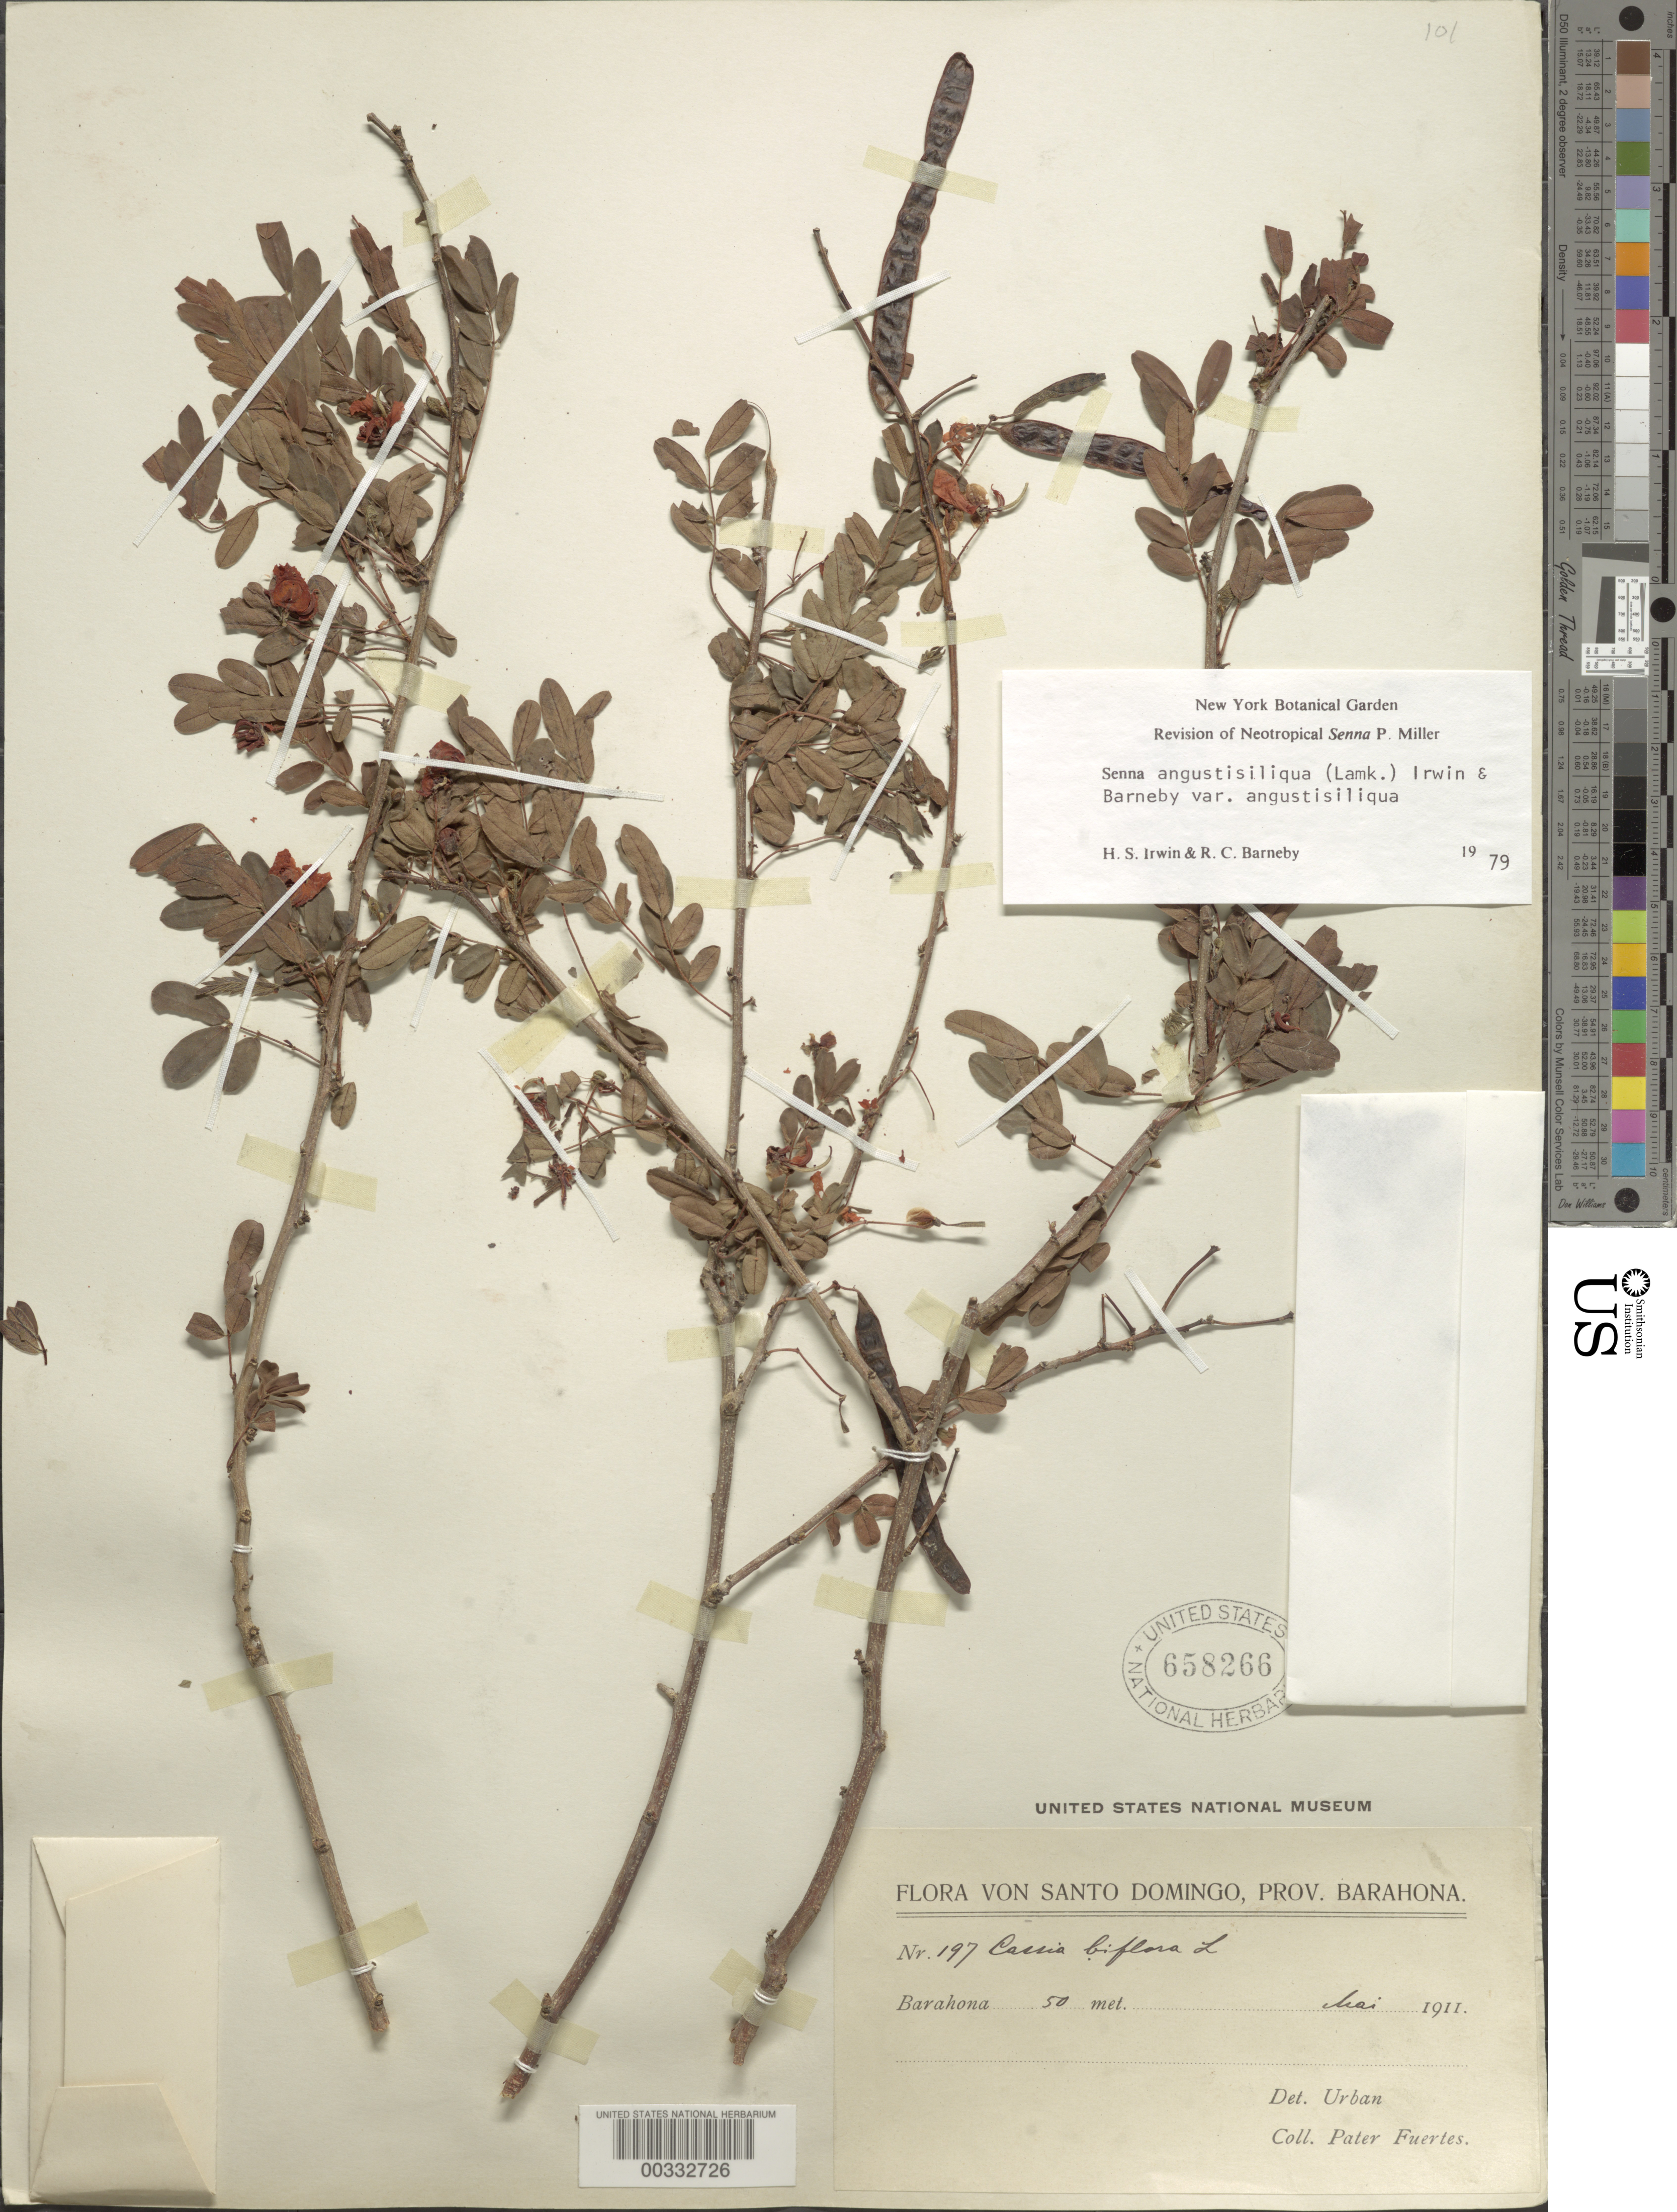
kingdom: Plantae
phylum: Tracheophyta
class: Magnoliopsida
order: Fabales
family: Fabaceae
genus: Senna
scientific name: Senna angustisiliqua var. angustisiliqua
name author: (Lam.) H.S. Irwin & Barneby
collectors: M. D. Fuertes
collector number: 197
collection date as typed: May 1911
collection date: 1911-05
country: Dominican Republic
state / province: Barahona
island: Hispaniola Island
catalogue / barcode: US 658266